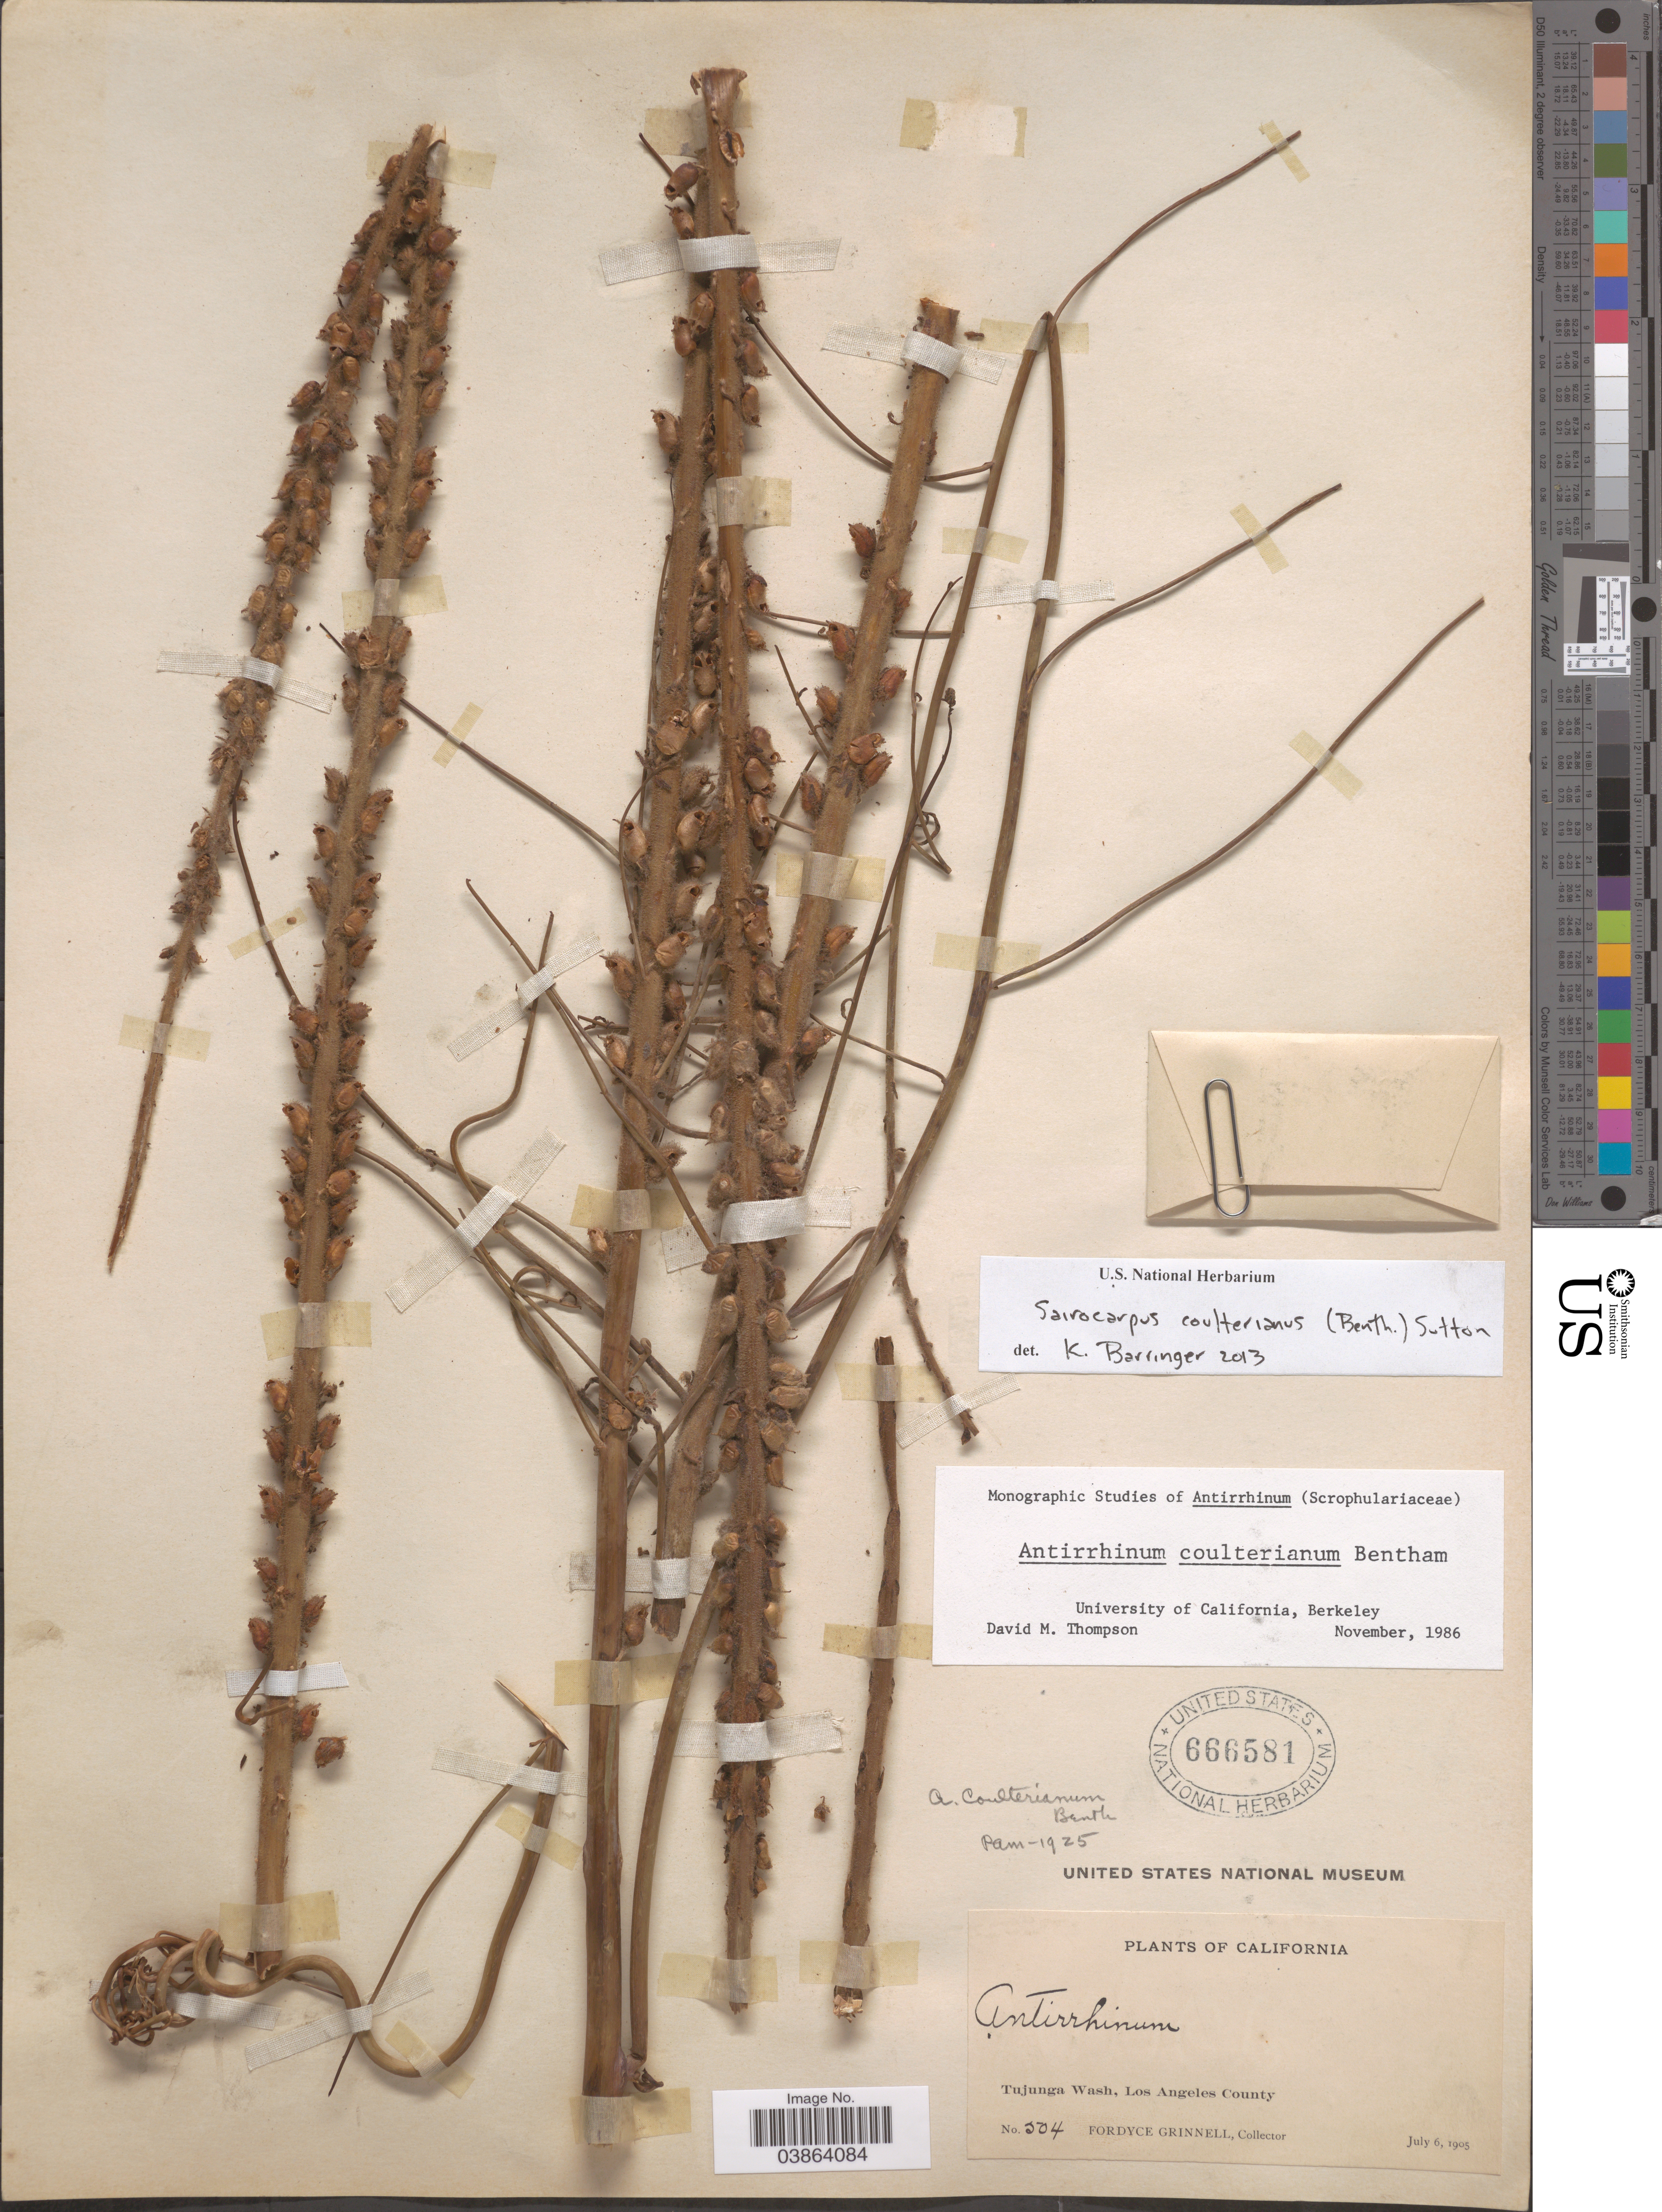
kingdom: Plantae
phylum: Tracheophyta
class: Magnoliopsida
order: Lamiales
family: Plantaginaceae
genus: Sairocarpus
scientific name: Sairocarpus coulterianus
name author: (Benth.) D.A. Sutton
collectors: F. Grinnell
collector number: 504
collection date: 1905-07-06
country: United States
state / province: California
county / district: Los Angeles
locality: Tujunga Wash, Los Angeles County.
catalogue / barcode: US 666581